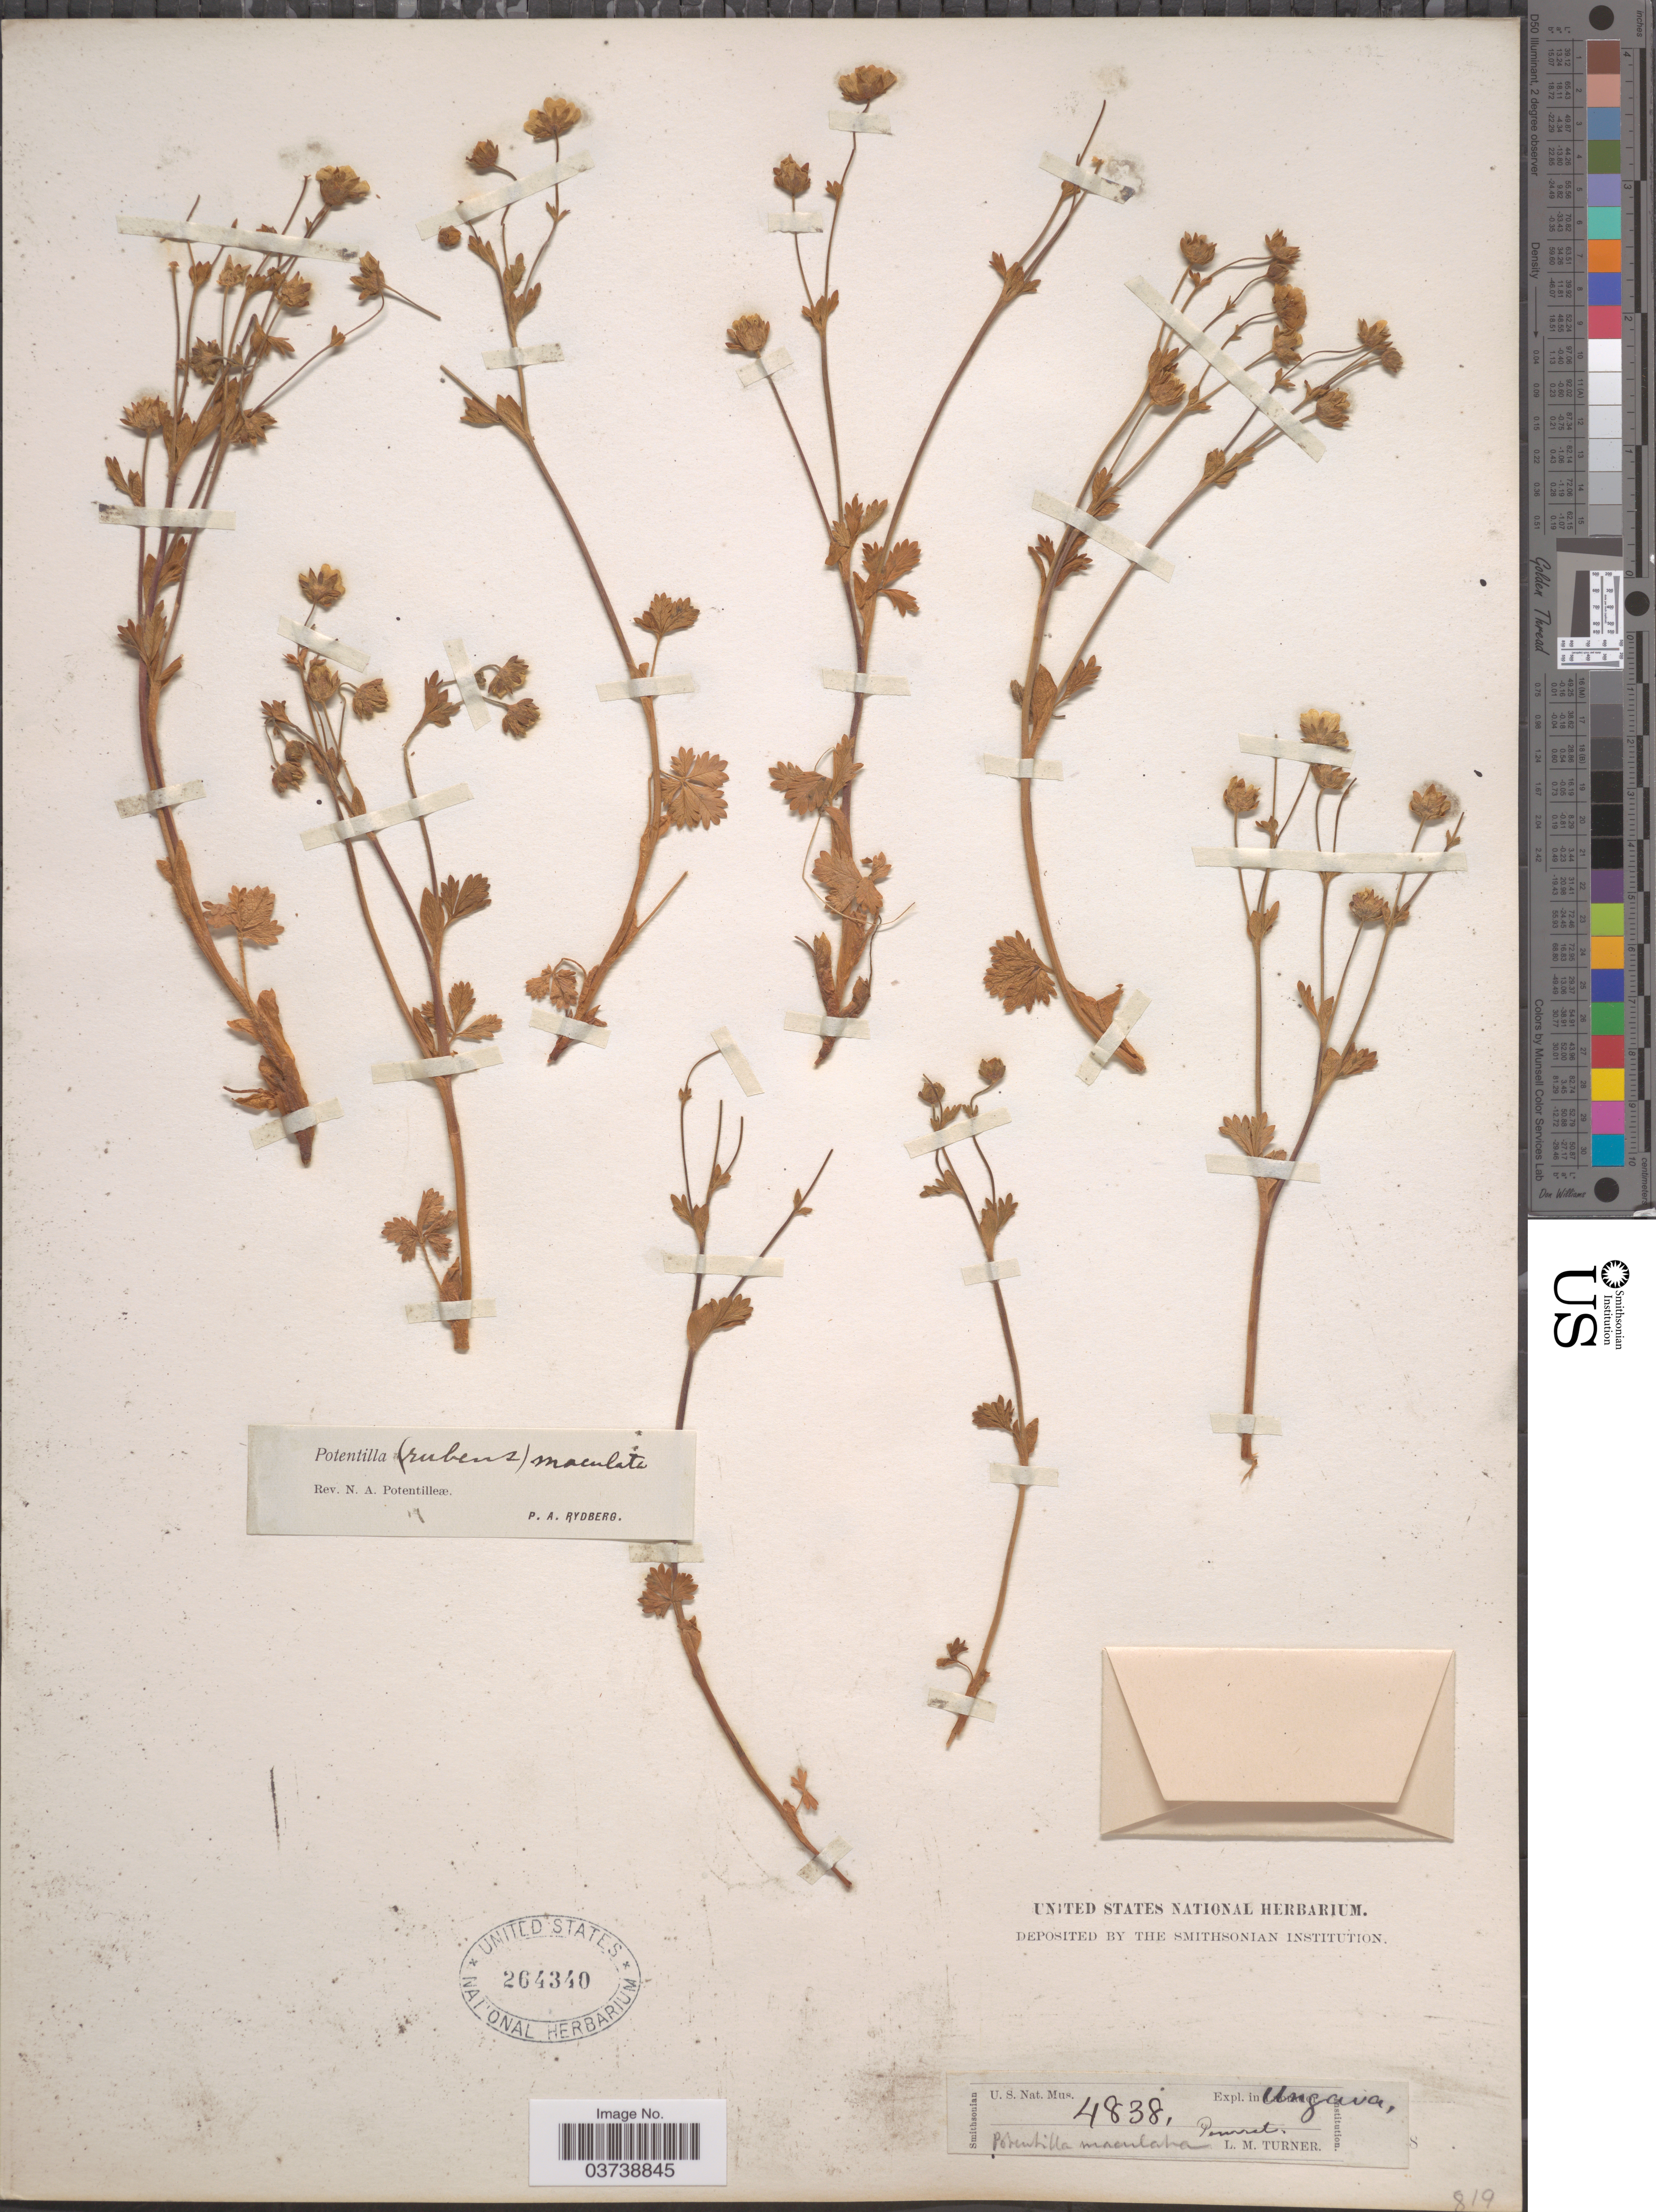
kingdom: Plantae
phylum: Tracheophyta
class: Magnoliopsida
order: Rosales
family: Rosaceae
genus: Potentilla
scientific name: Potentilla crantzii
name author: (Crantz) Beck ex Fritsch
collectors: L. M. Turner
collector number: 4838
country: Canada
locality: Ungava.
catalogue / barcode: US 264340